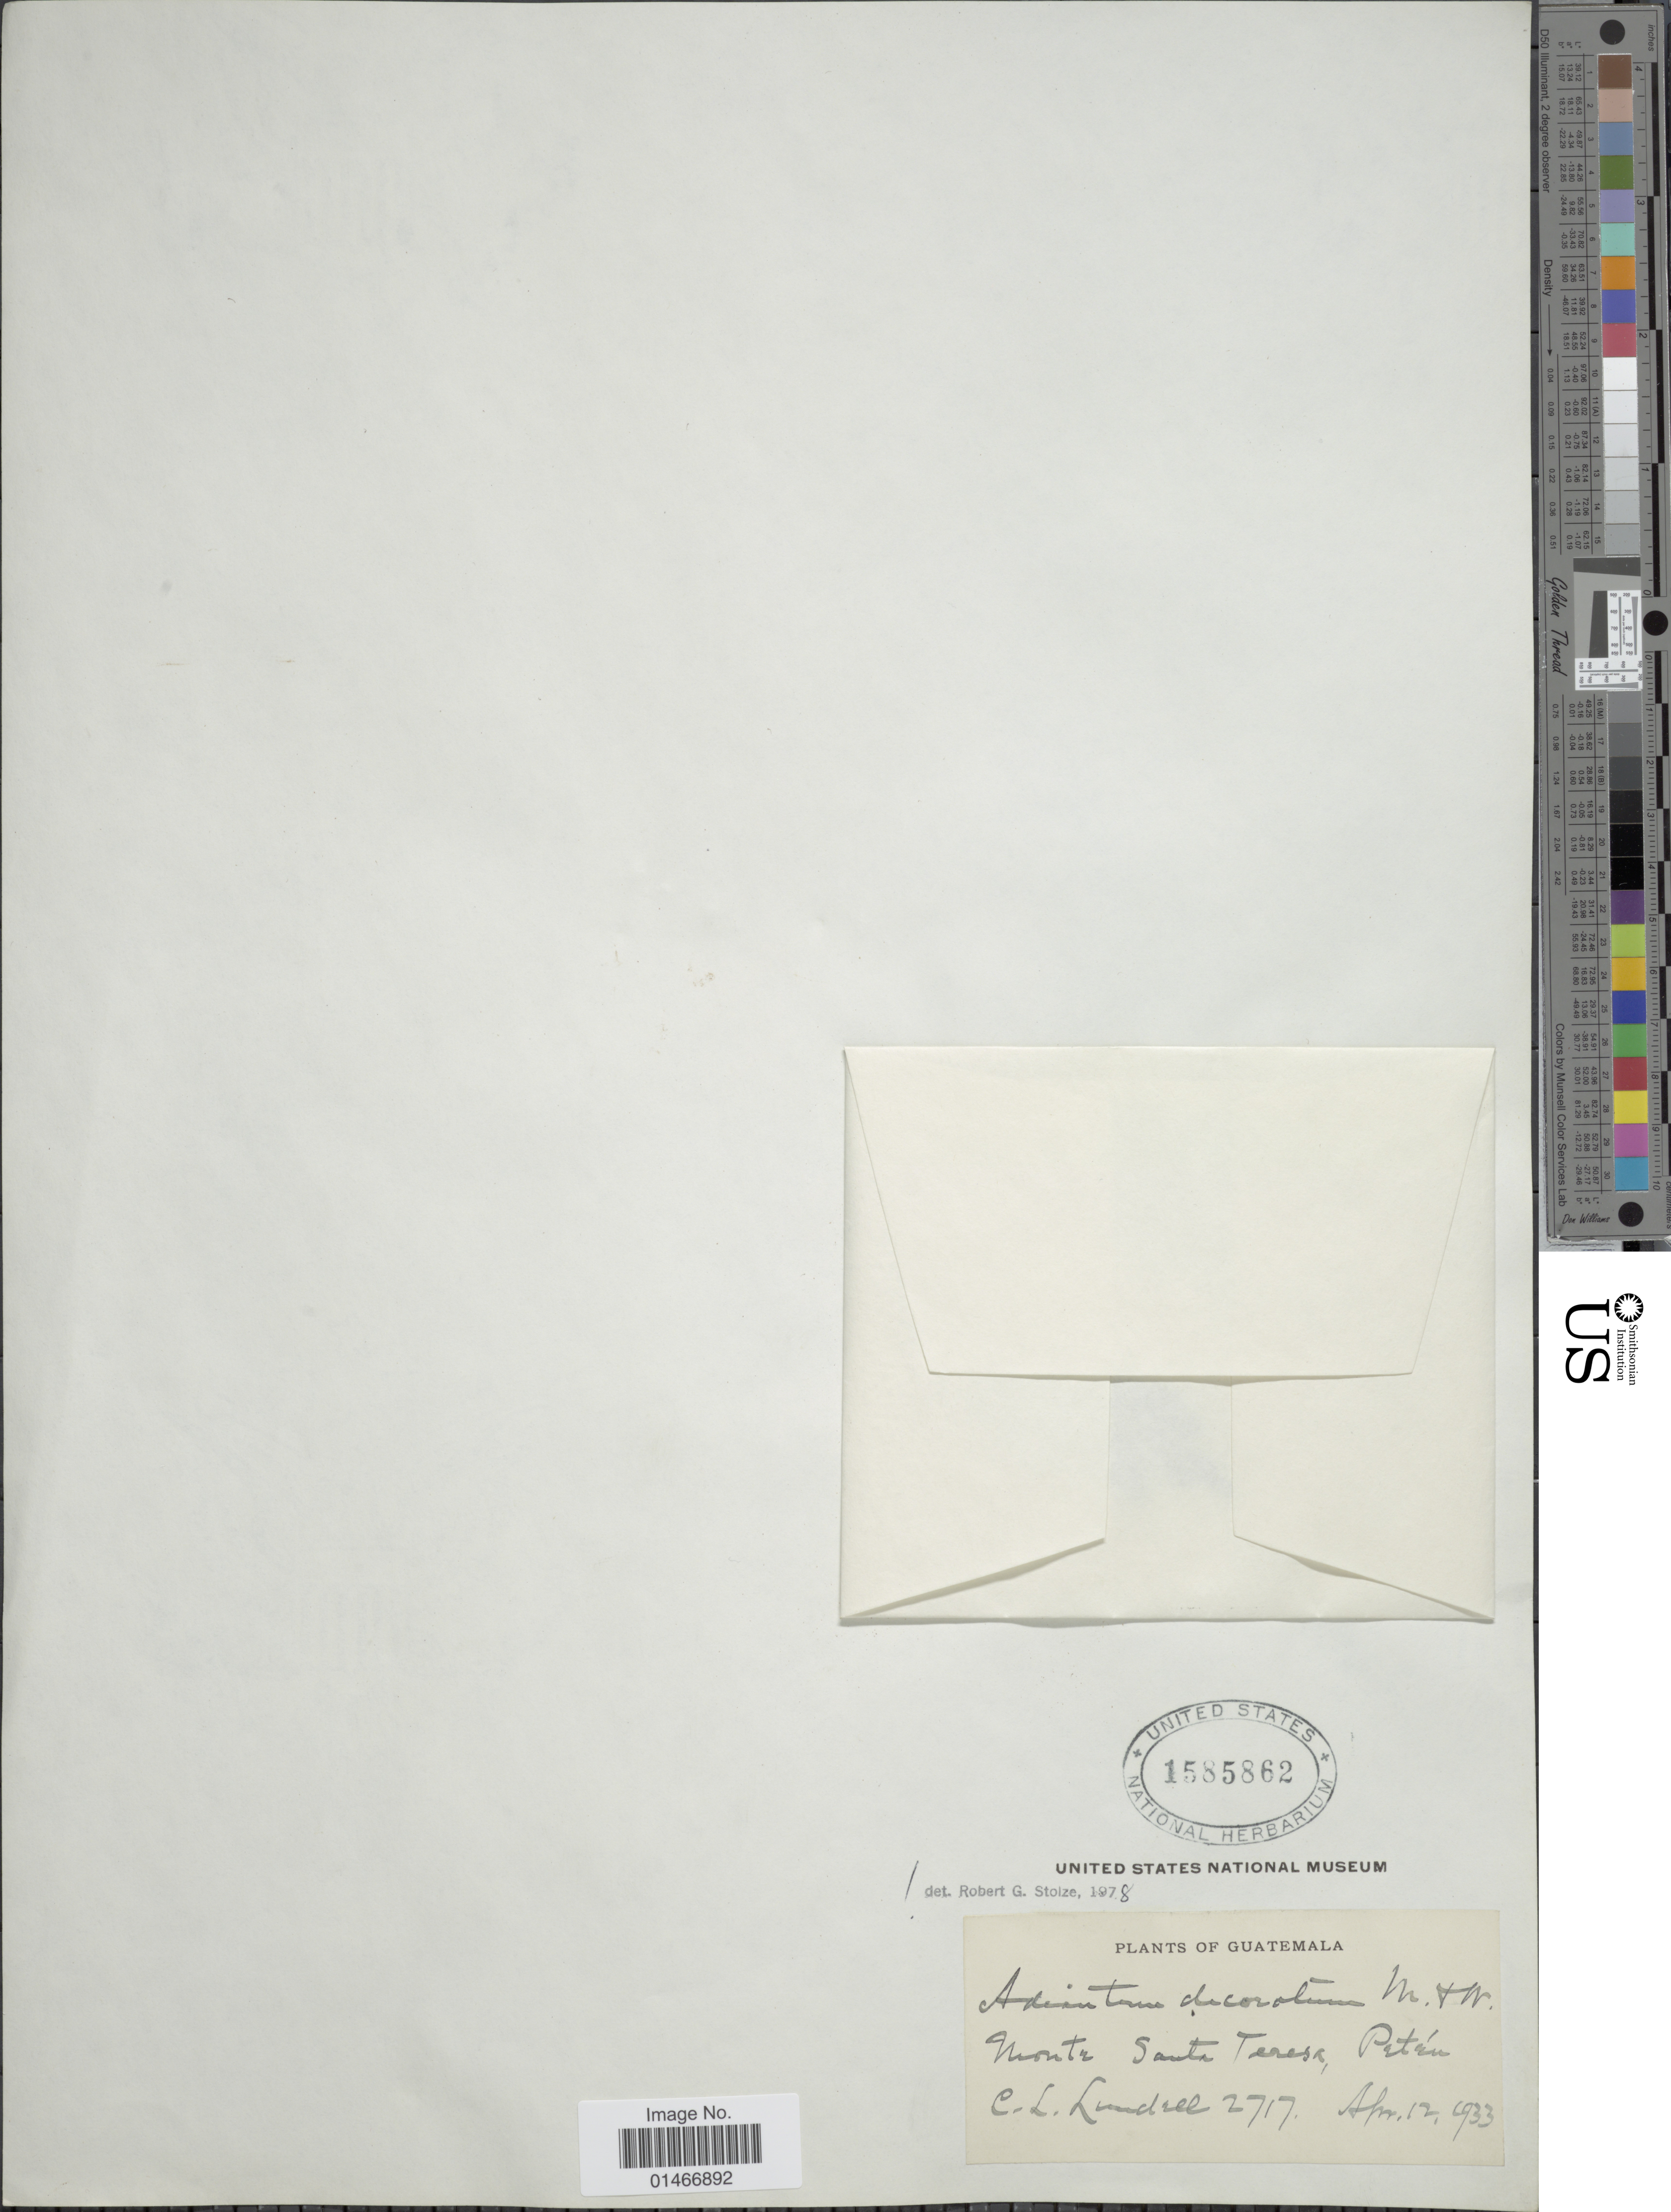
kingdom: Plantae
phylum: Tracheophyta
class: Polypodiopsida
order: Polypodiales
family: Pteridaceae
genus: Adiantum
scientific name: Adiantum decoratum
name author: Maxon & Weath.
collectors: C. L. Lundell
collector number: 2717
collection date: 1933-04-12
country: Guatemala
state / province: El Petén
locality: Monte Santa Teresa, Petén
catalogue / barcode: US 1585862